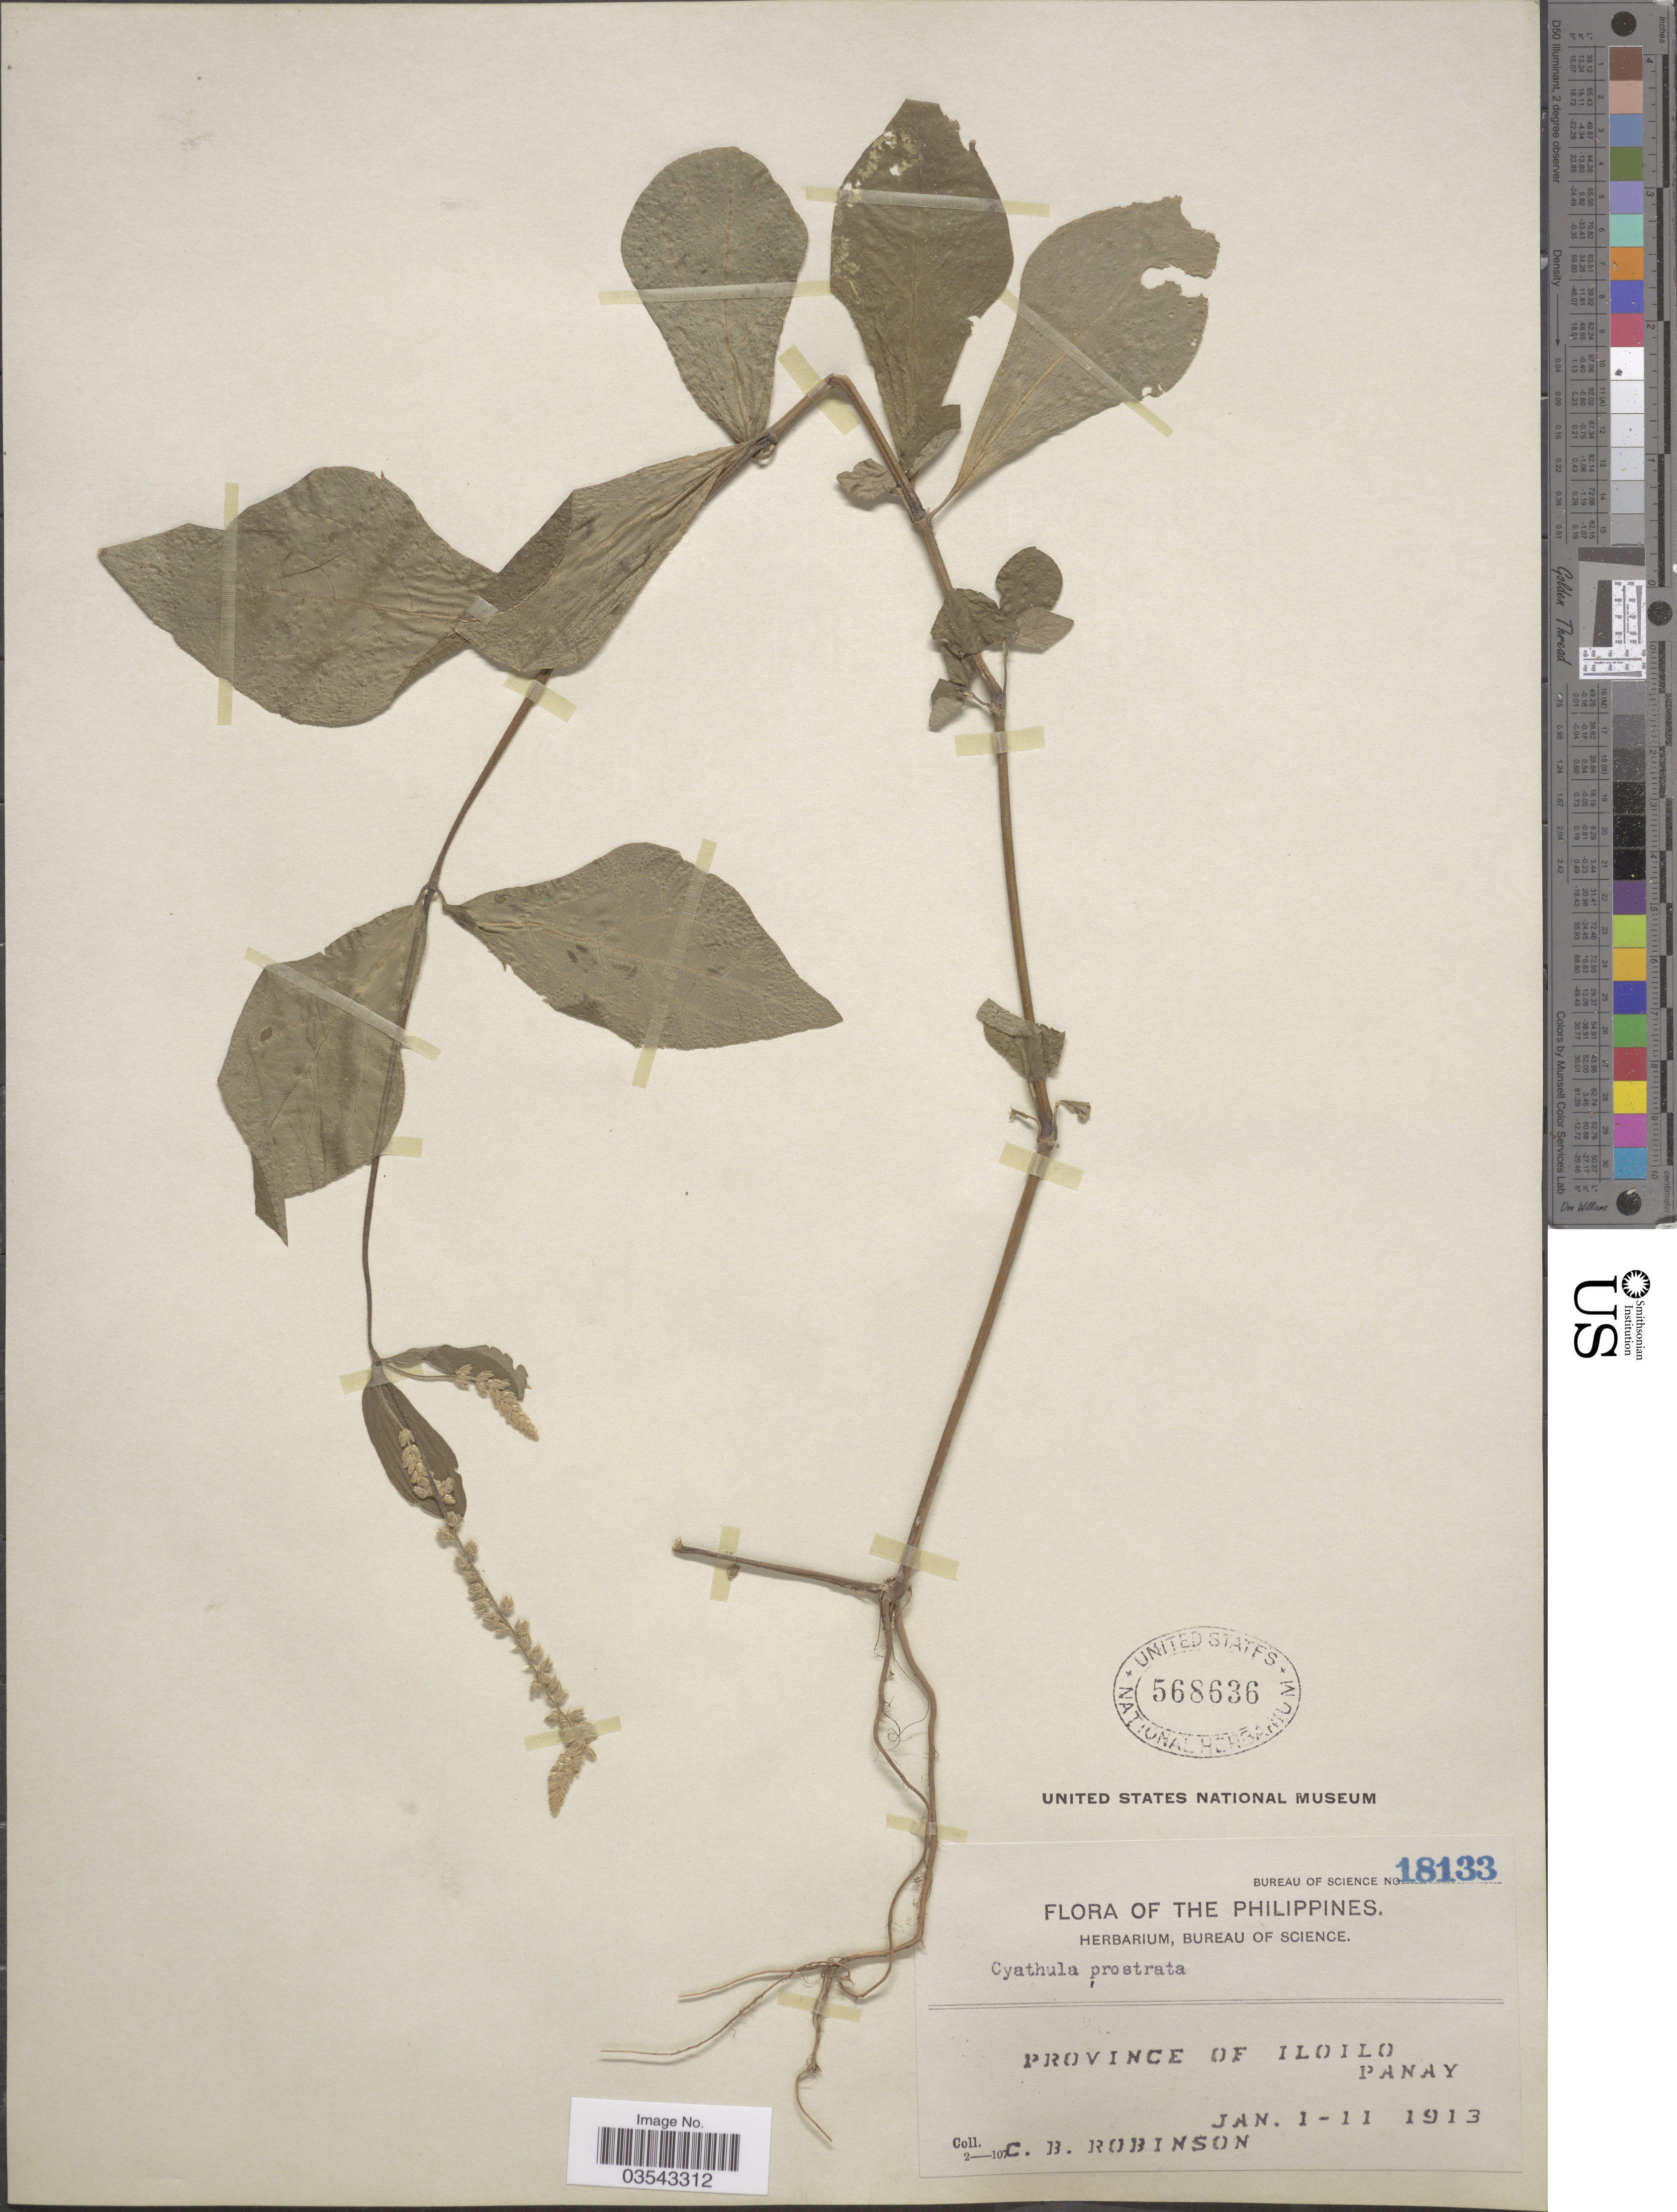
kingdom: Plantae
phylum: Tracheophyta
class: Magnoliopsida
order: Caryophyllales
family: Amaranthaceae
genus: Cyathula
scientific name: Cyathula prostrata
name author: (L.) Blume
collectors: C. Robinson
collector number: Bureau of Science 18133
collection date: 1913-01-01/1913-01-11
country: Philippines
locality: Province of Iloilo, Panay.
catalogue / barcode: US 568636